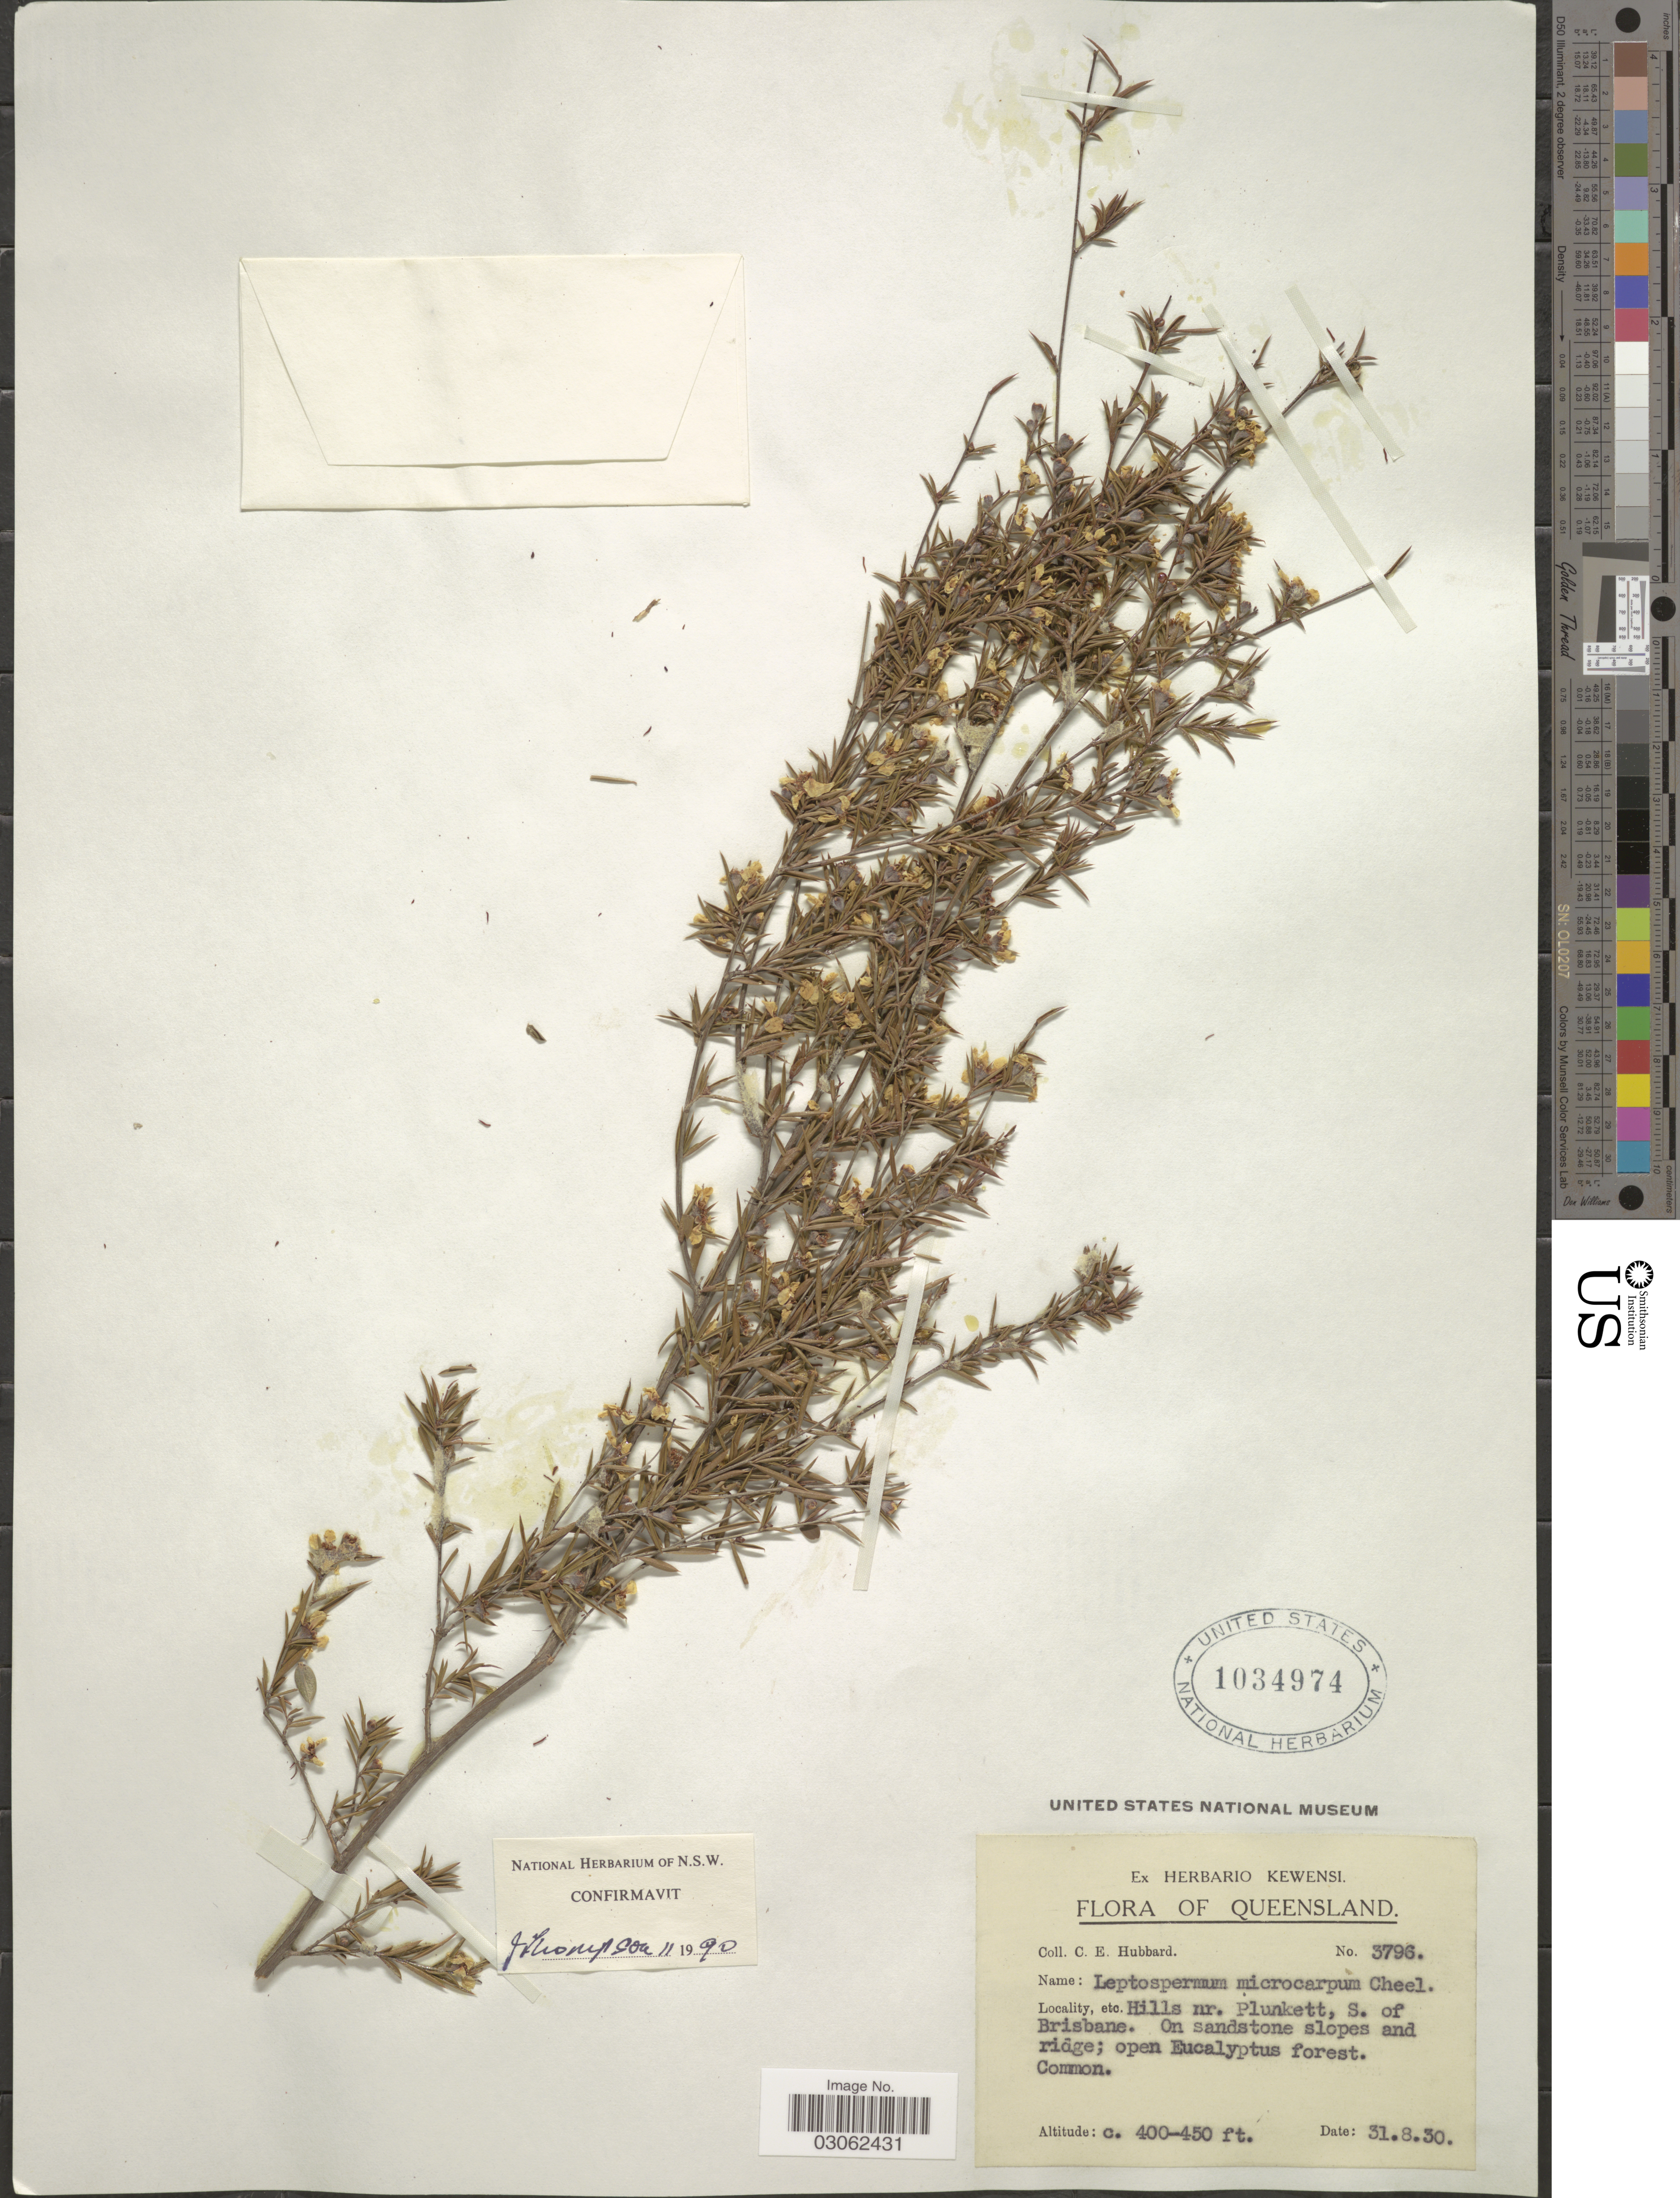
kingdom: Plantae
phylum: Tracheophyta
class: Magnoliopsida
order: Myrtales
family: Myrtaceae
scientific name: Gaudium microcarpum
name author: (Cheel) P.G. Wilson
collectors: C. E. Hubbard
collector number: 3796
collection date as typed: Transcribed d/m/y: 31/8/30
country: Australia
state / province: Queensland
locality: Hills nr. Plunkett, S. of Brisbane.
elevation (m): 122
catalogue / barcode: US 1034974